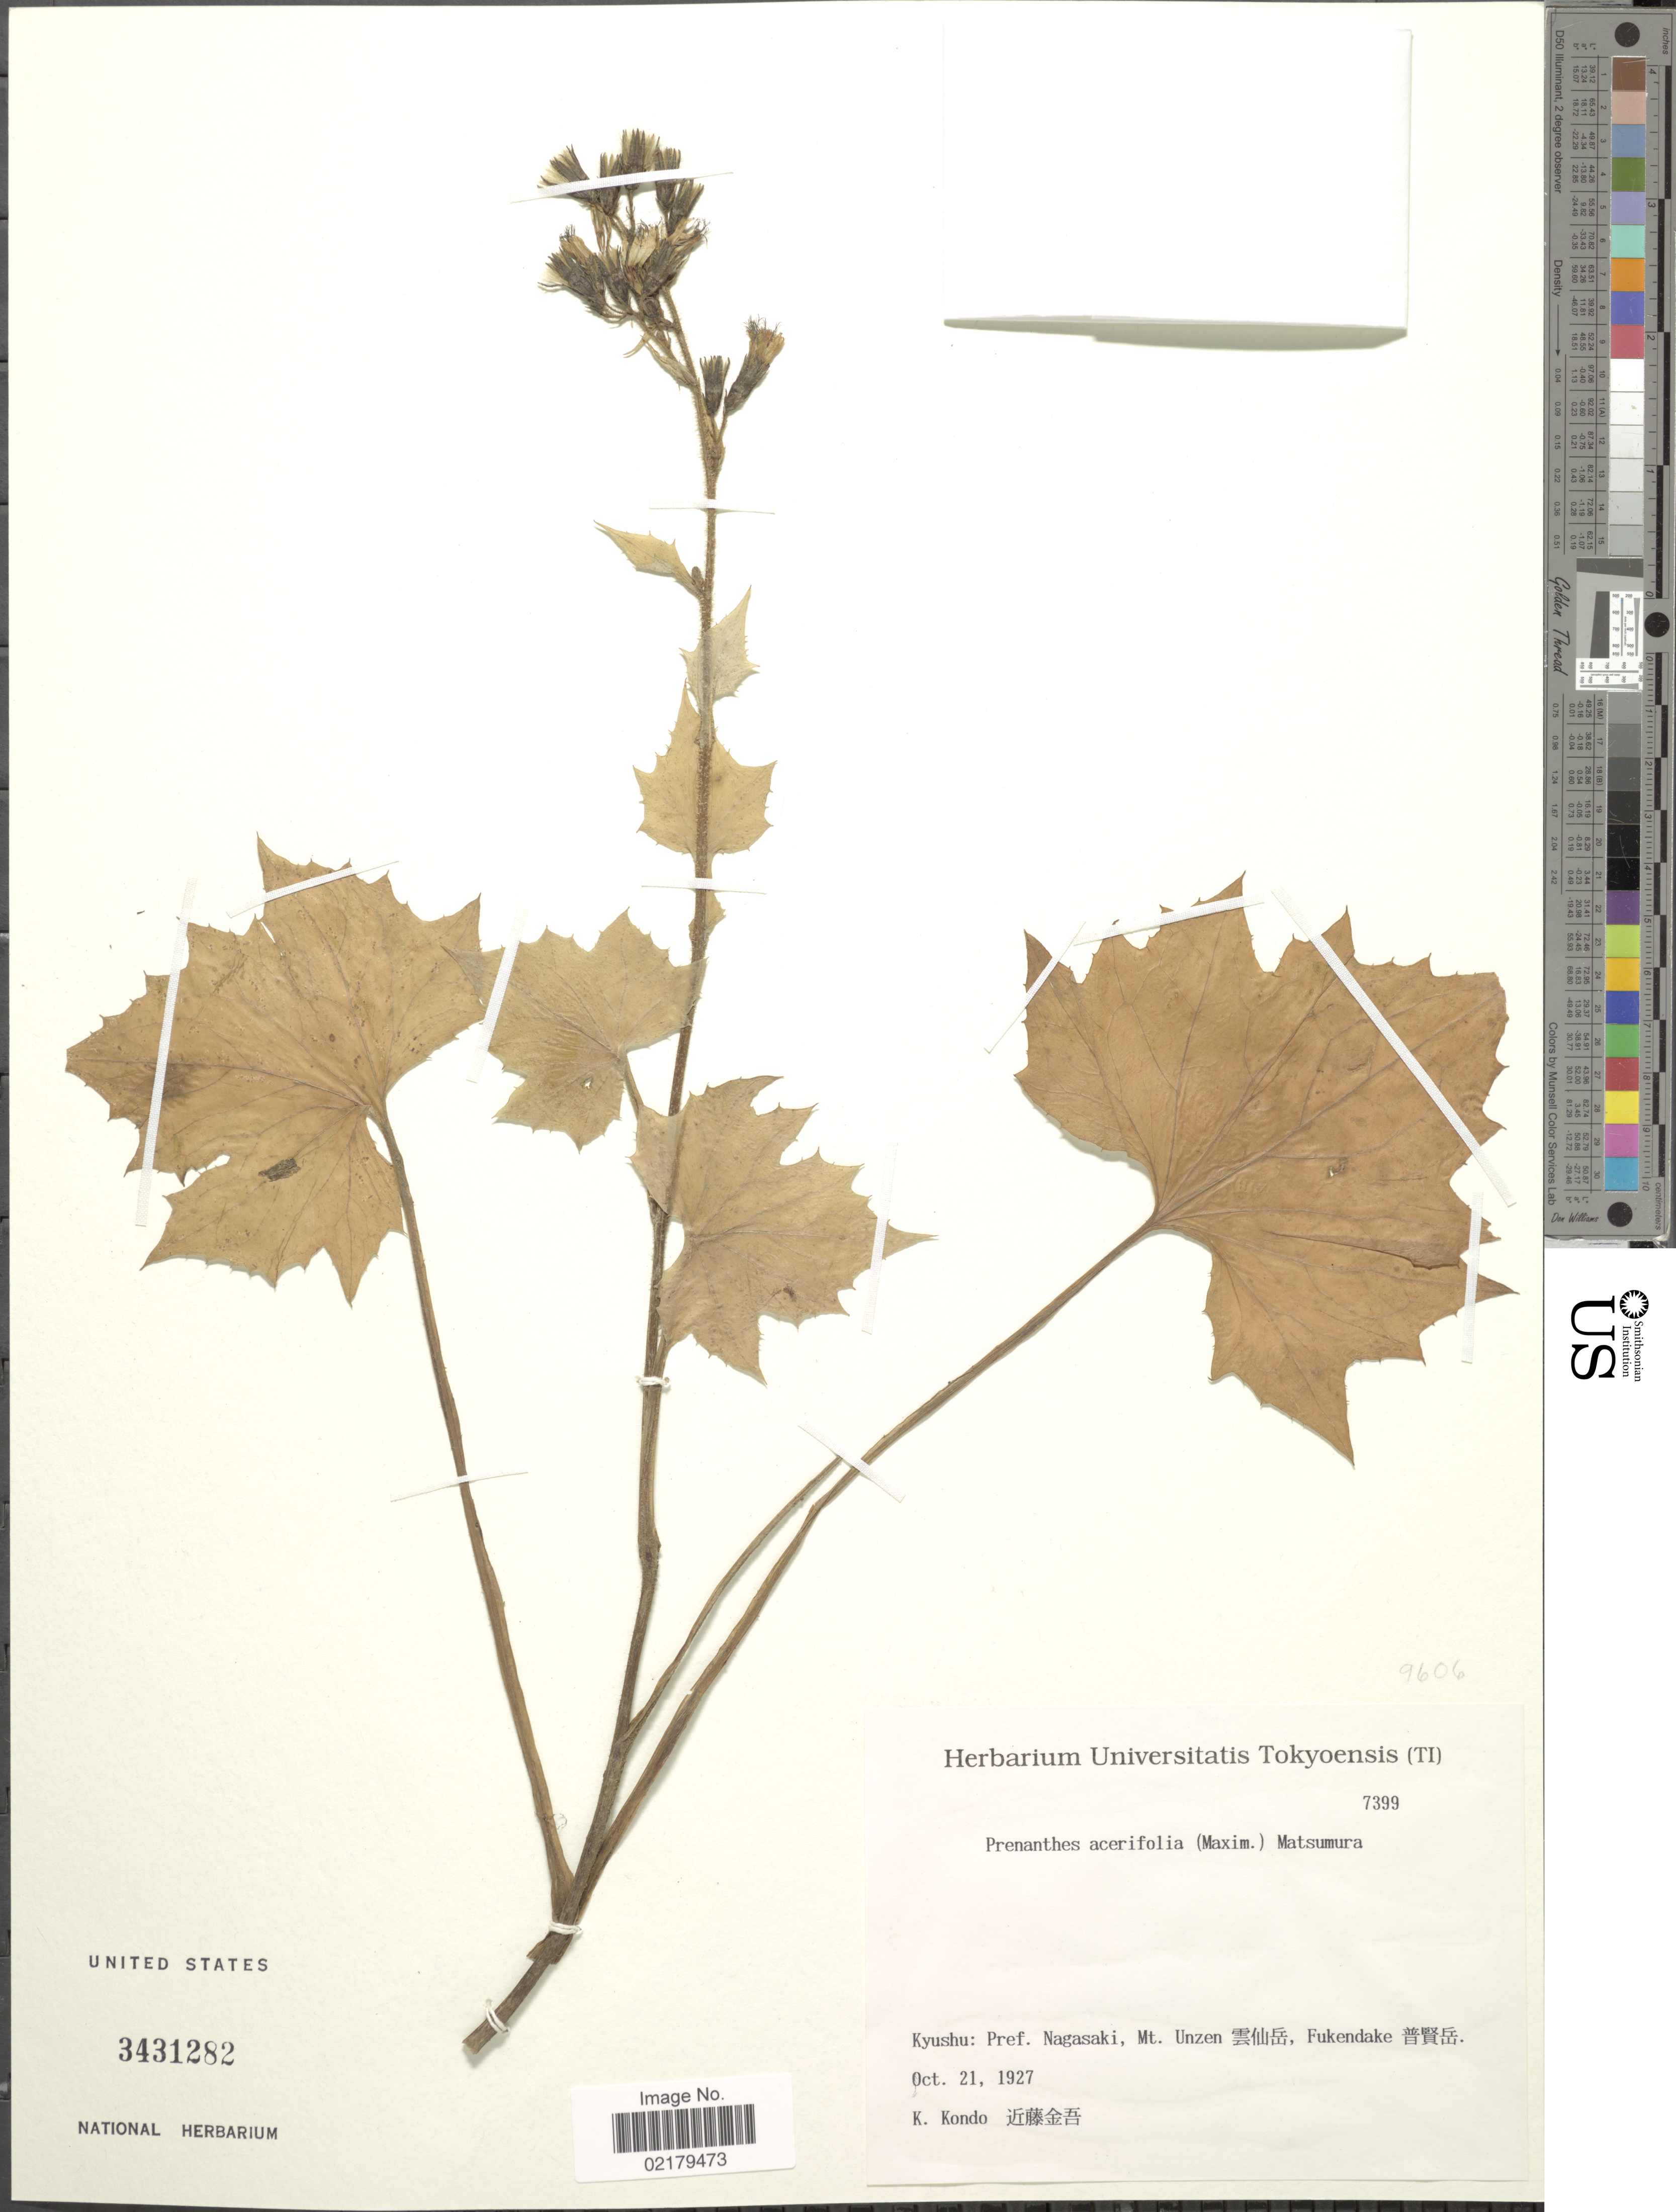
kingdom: Plantae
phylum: Tracheophyta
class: Magnoliopsida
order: Asterales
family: Asteraceae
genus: Nabalus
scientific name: Nabalus acerifolius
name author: Maxim.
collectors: K. Kondo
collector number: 7399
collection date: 1927-10-21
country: Japan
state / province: Nagasaki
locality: Kyushu: Pref. Nagasaki, Mt Unzen [Foreign script], Fukendake [Foreign script]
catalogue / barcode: US 3431282